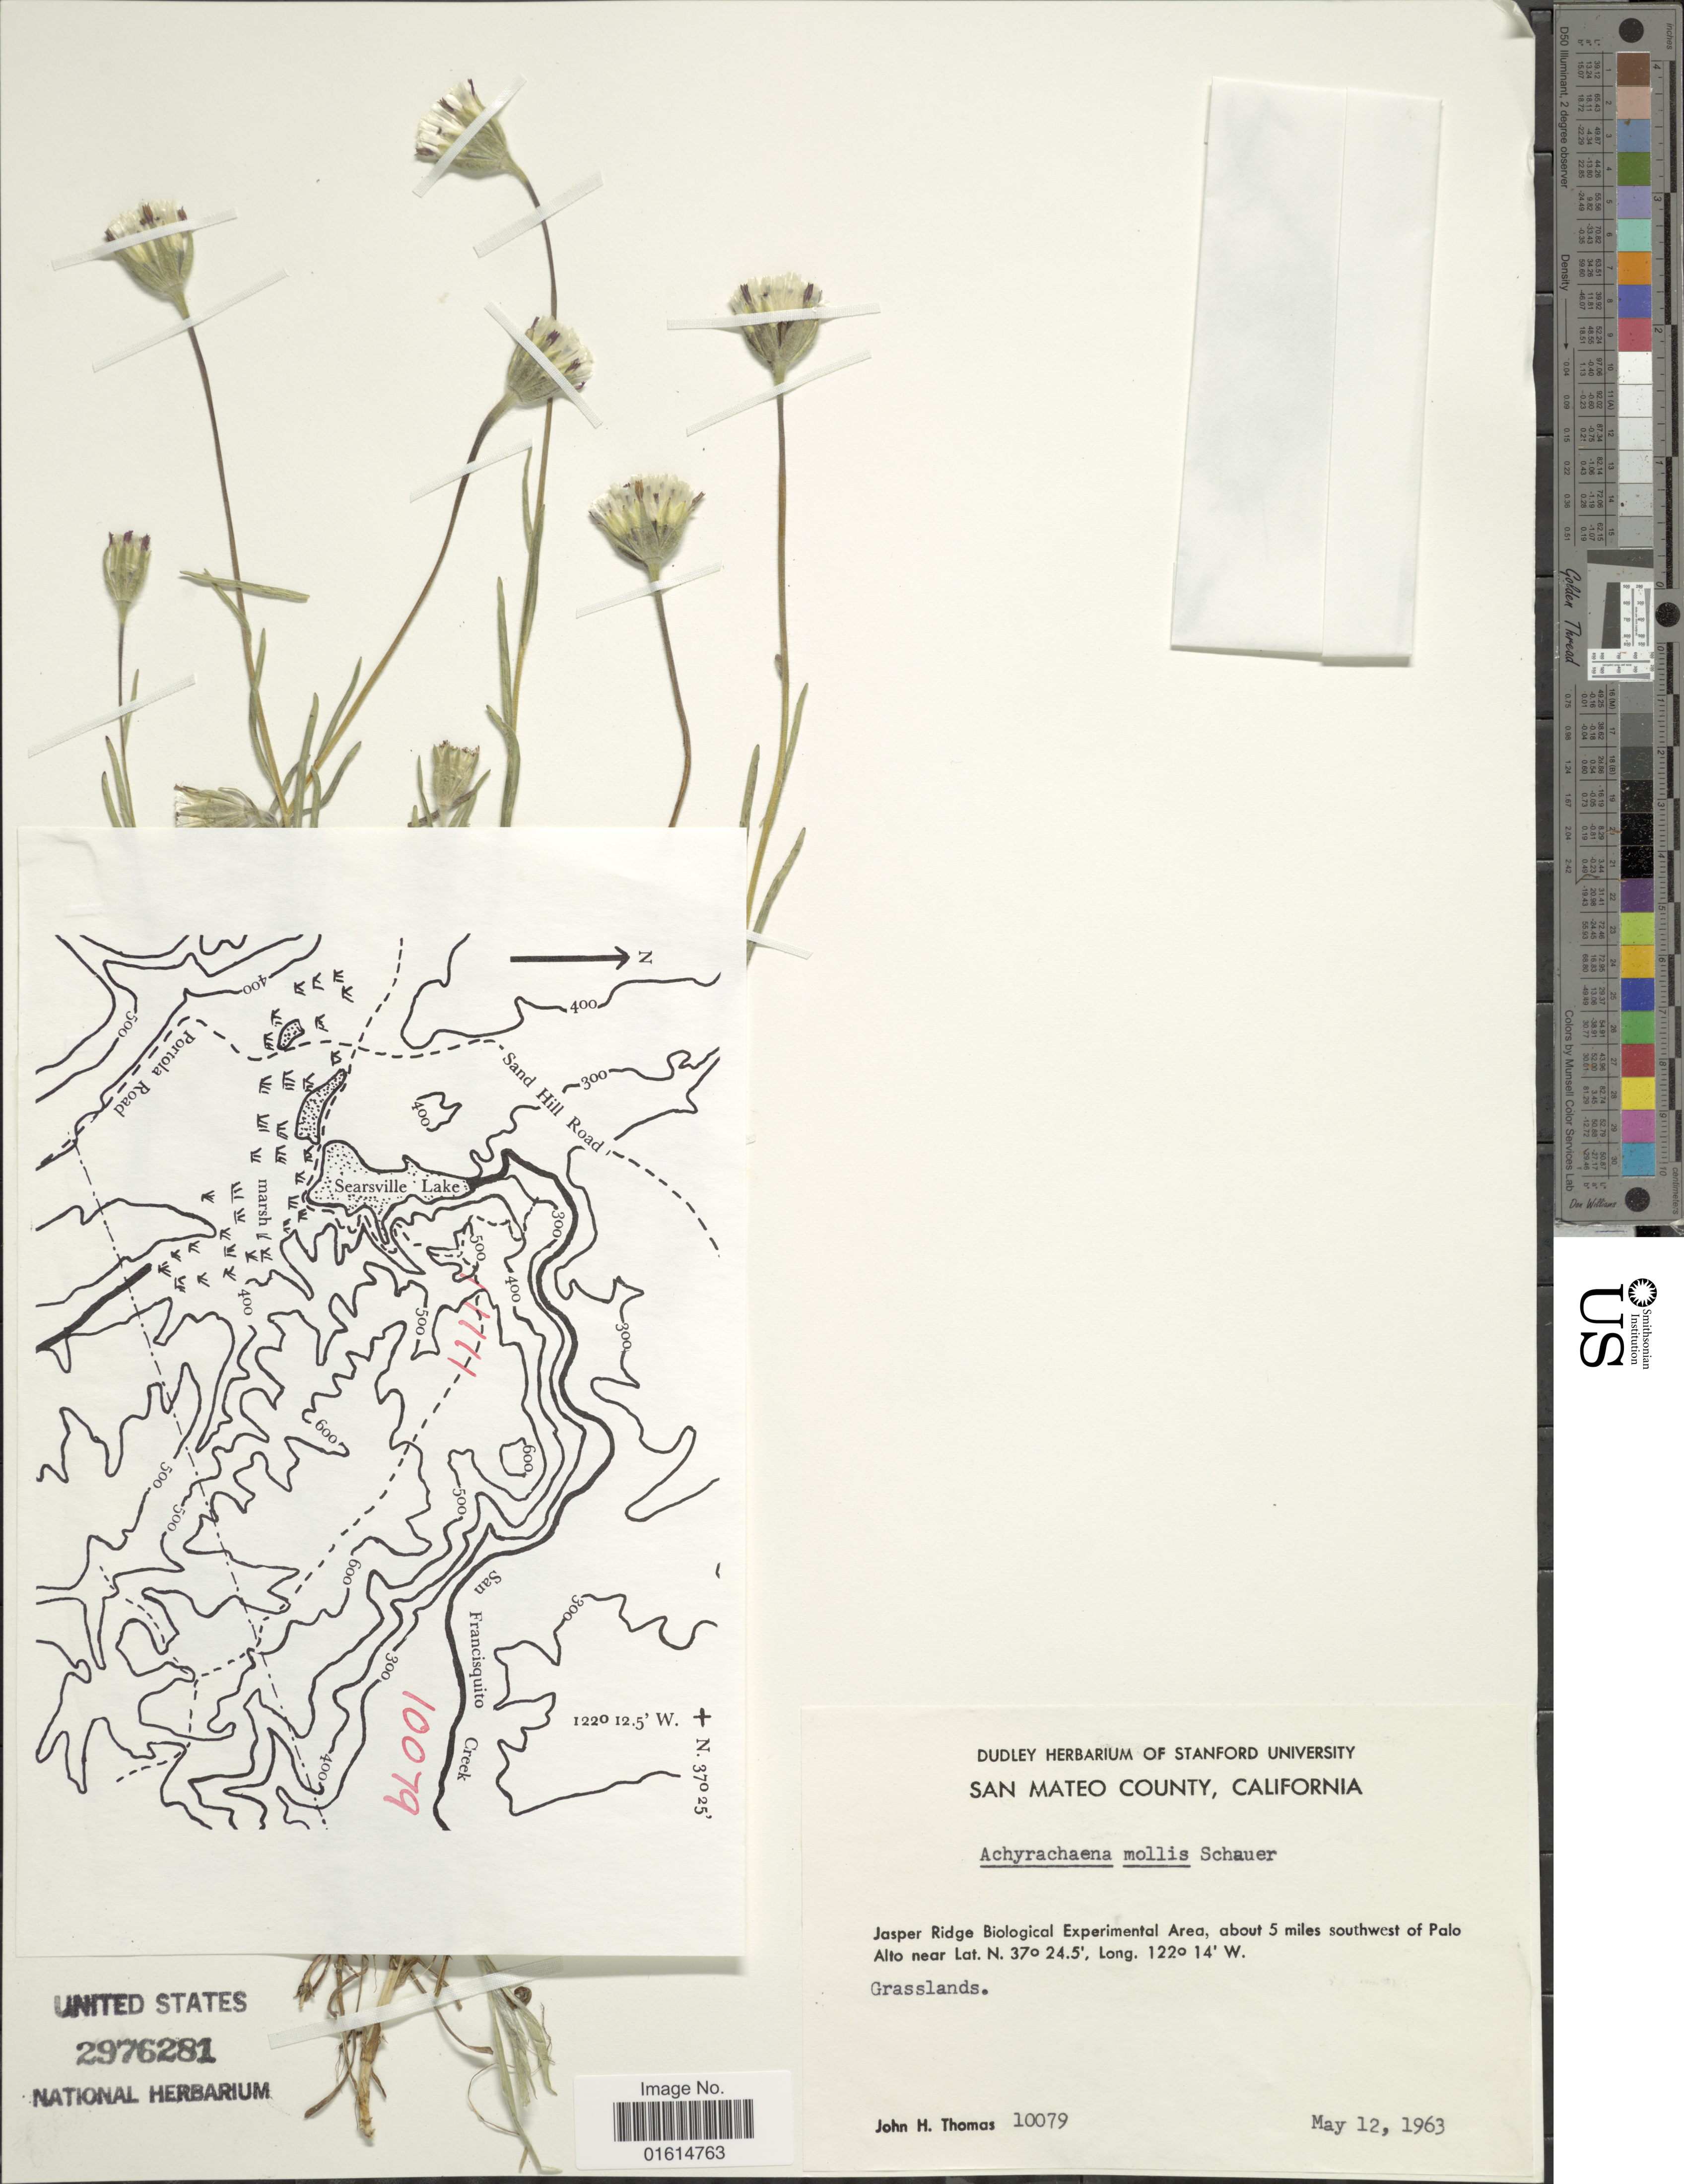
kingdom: Plantae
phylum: Tracheophyta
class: Magnoliopsida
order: Asterales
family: Asteraceae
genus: Achyrachaena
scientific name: Achyrachaena mollis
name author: Schauer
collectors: J. H. Thomas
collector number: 10079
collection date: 1963-05-12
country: United States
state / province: California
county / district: San Mateo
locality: San Mateo County, Jasper Ridge Biological Experimental Area, about 5 miles southwest of Palo Alto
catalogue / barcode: US 2976281